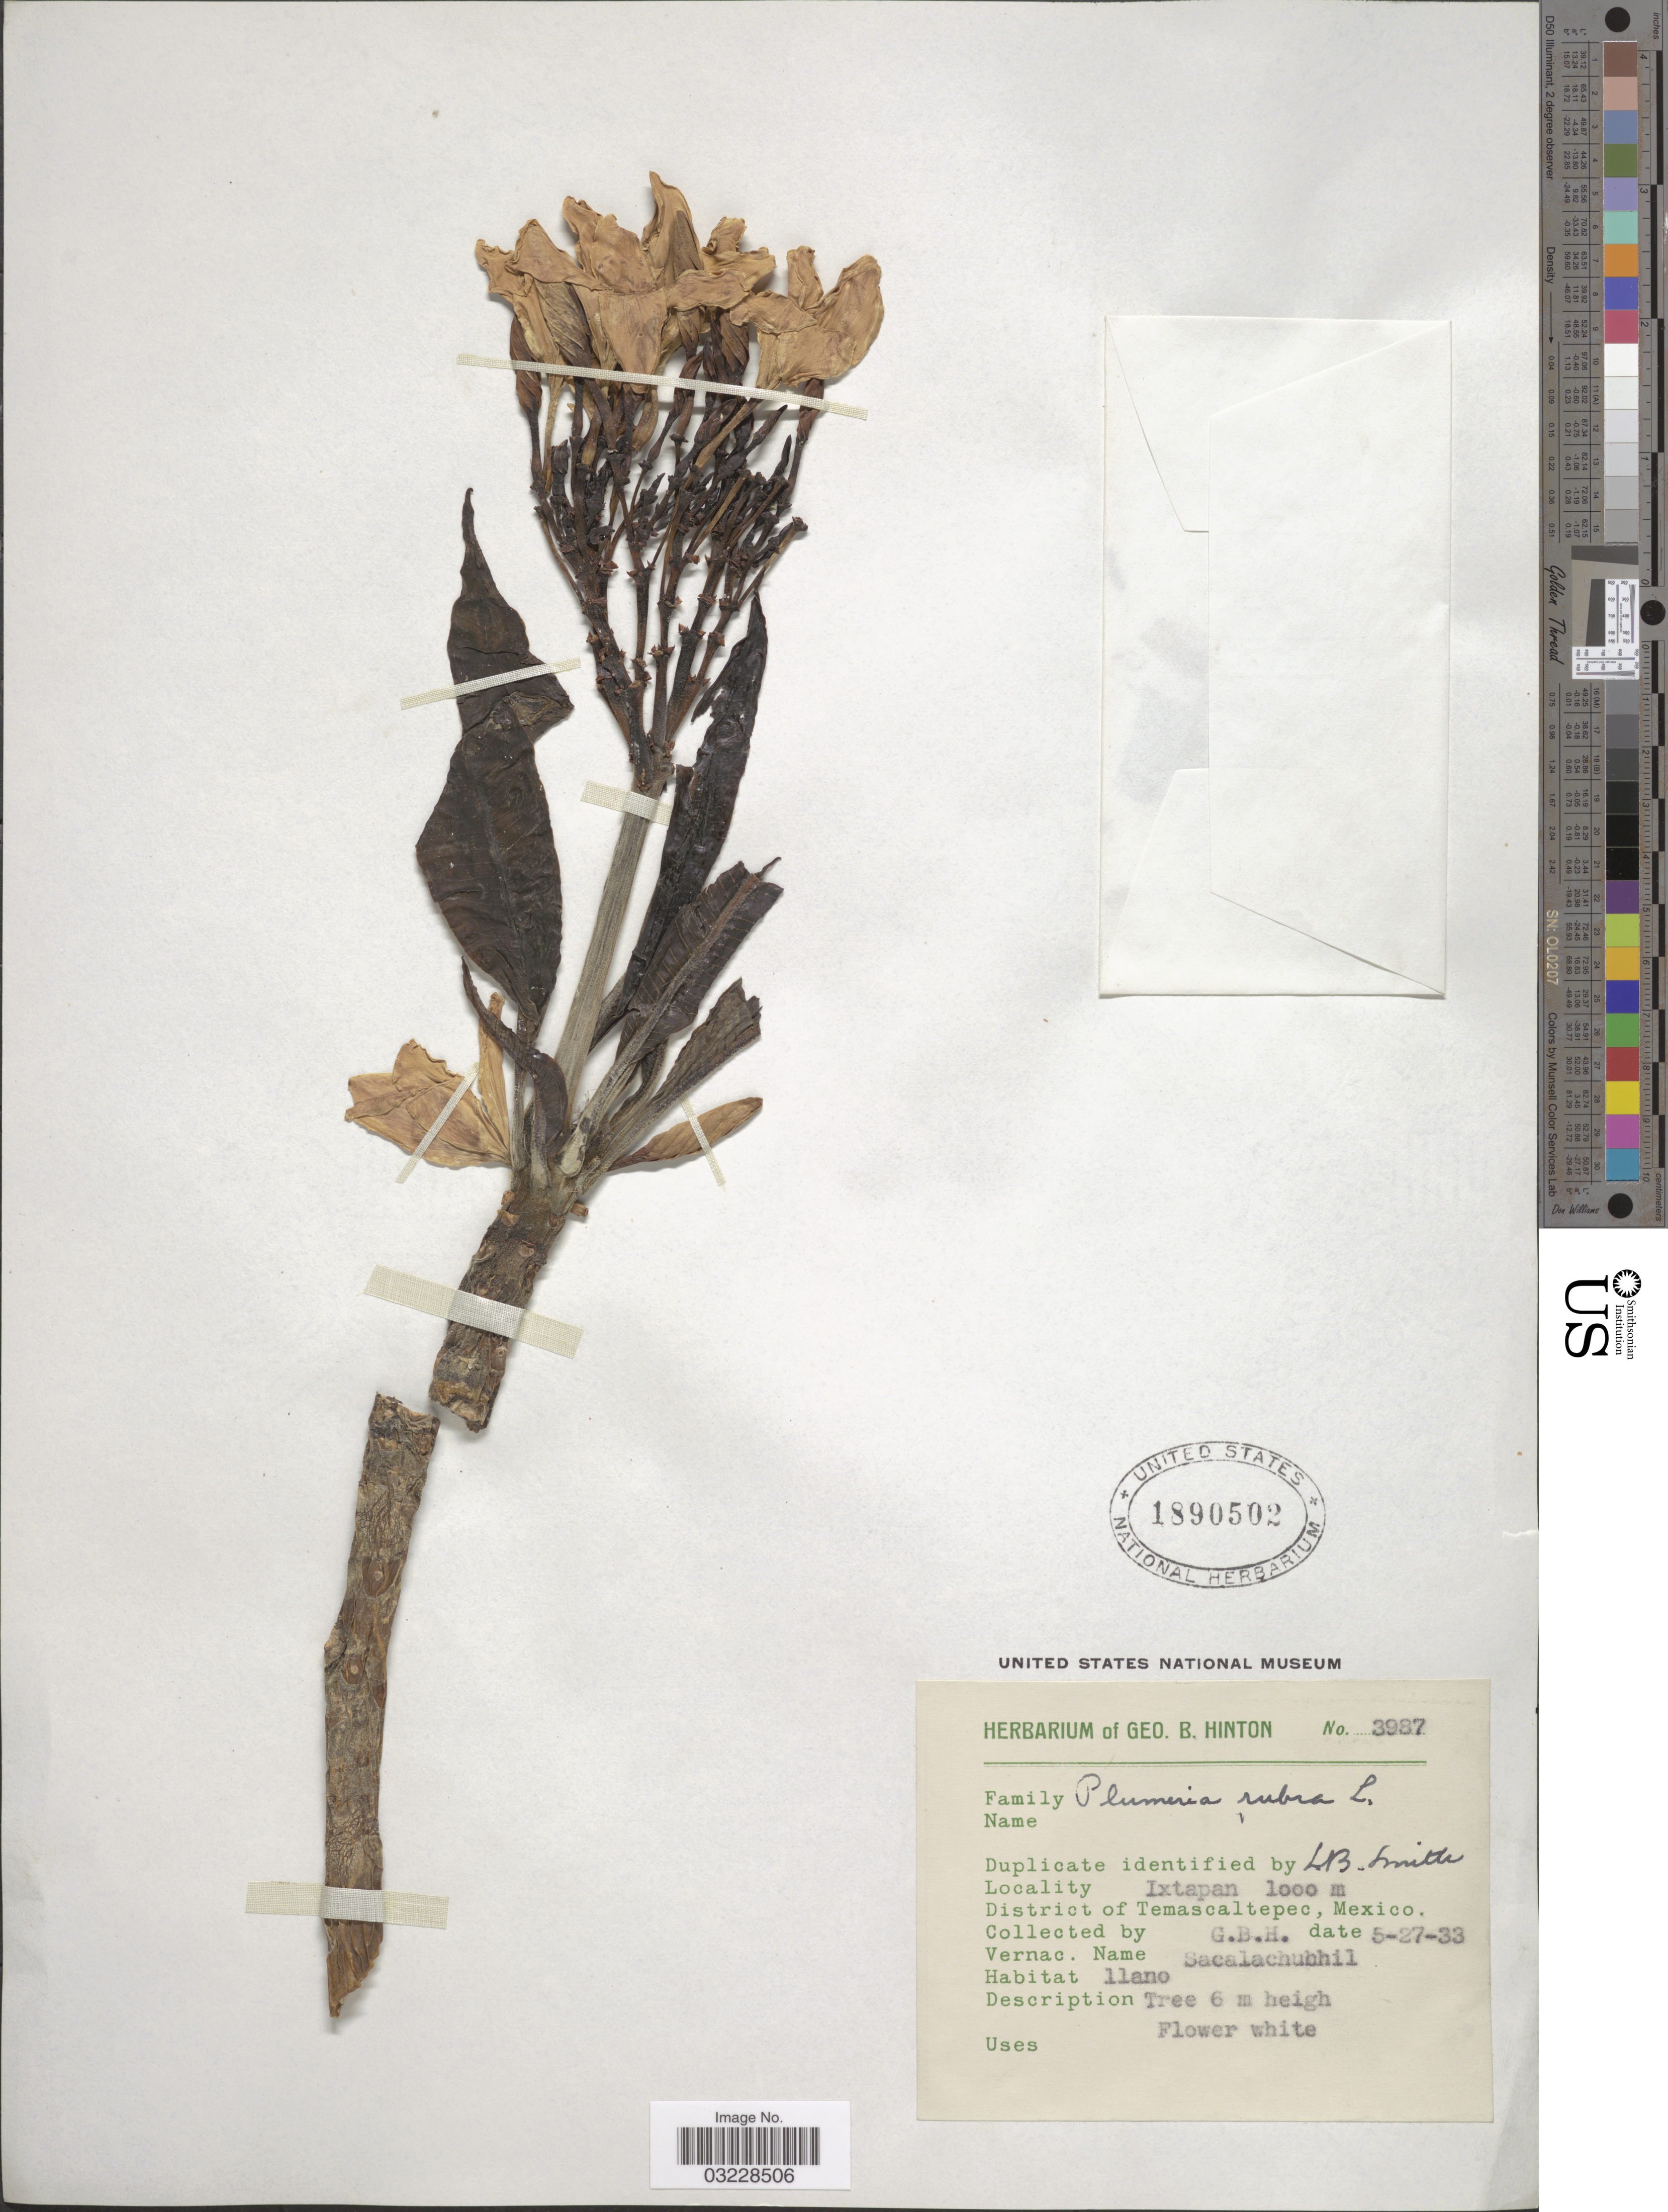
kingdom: Plantae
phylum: Tracheophyta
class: Magnoliopsida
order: Gentianales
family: Apocynaceae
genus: Plumeria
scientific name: Plumeria rubra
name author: L.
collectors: G. B. Hinton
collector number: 3987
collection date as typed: Transcribed d/m/y: 27/5/33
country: Mexico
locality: Ixtapan, District of Temascaltepec, Mexico.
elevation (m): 1000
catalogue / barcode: US 1890502